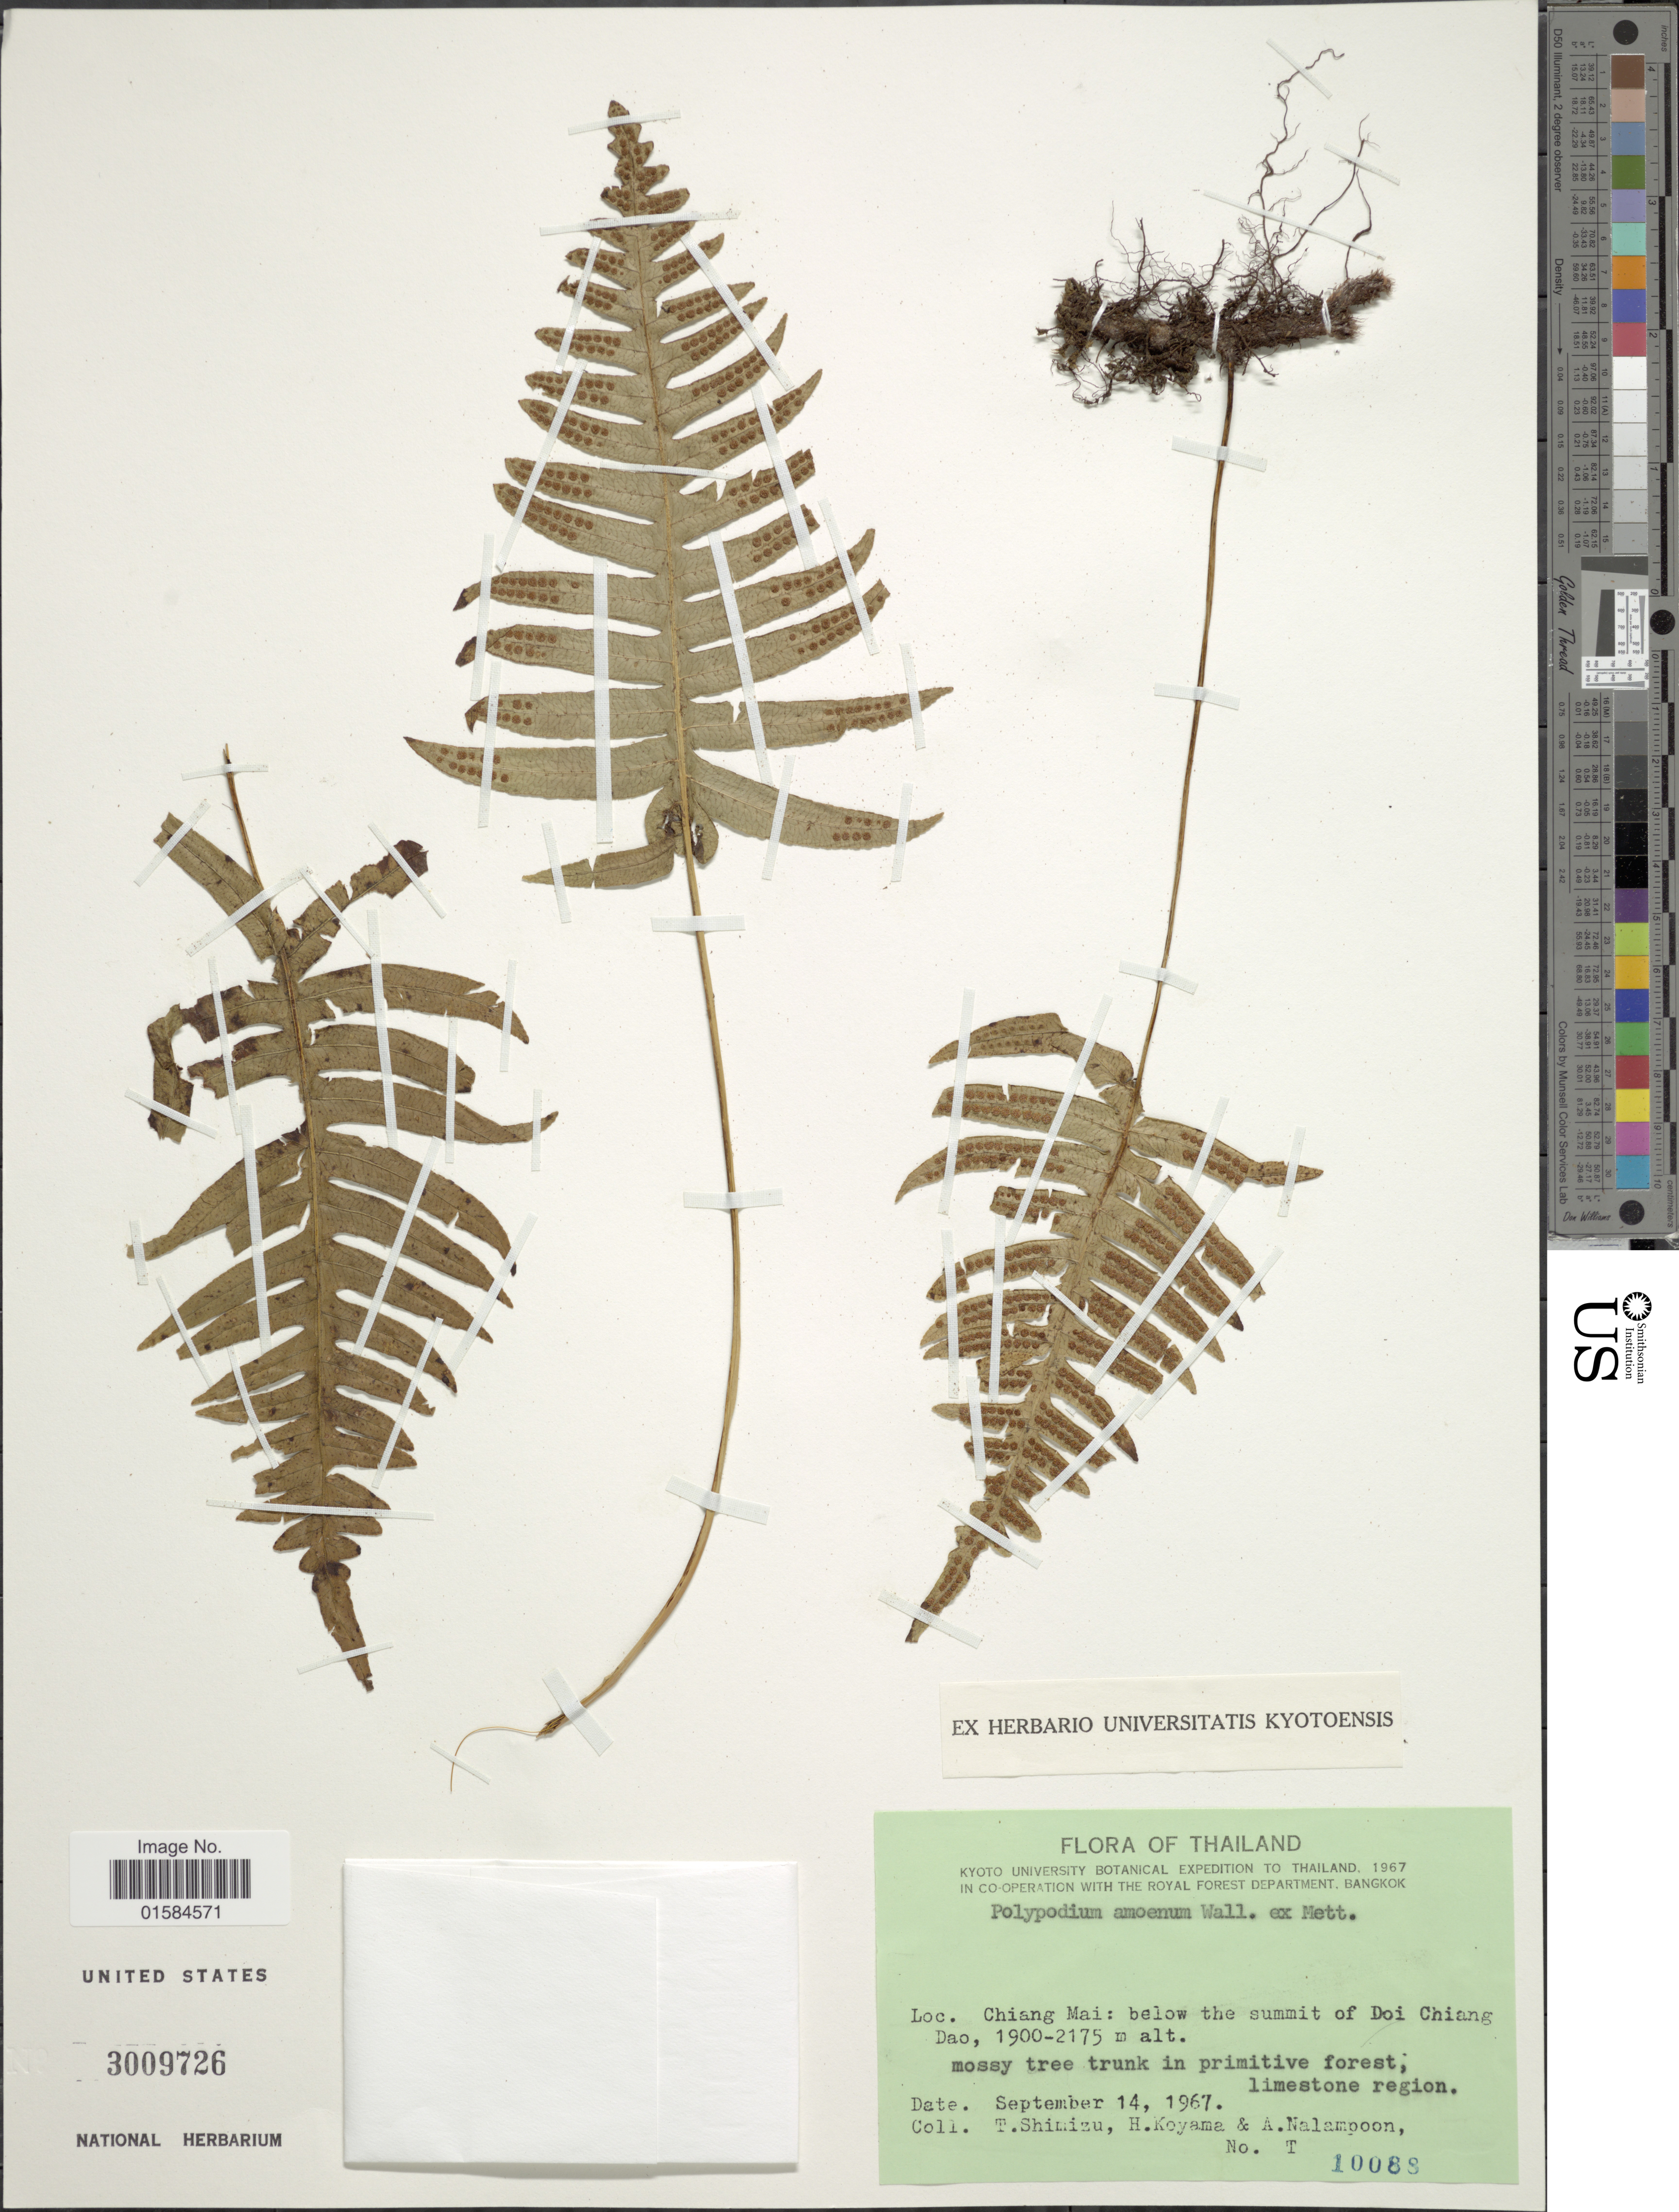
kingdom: Plantae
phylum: Tracheophyta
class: Polypodiopsida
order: Polypodiales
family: Polypodiaceae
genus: Goniophlebium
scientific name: Goniophlebium amoenum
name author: (Wall. ex Mett.) J. Sm.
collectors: T. Shimizu, H. Koyama & A. Nalampoon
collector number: T10088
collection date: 1967-09-14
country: Thailand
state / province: Chiang Mai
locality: Chiang Mai: below the summit of Doi Chiang Dao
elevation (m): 1900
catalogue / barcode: US 3009726